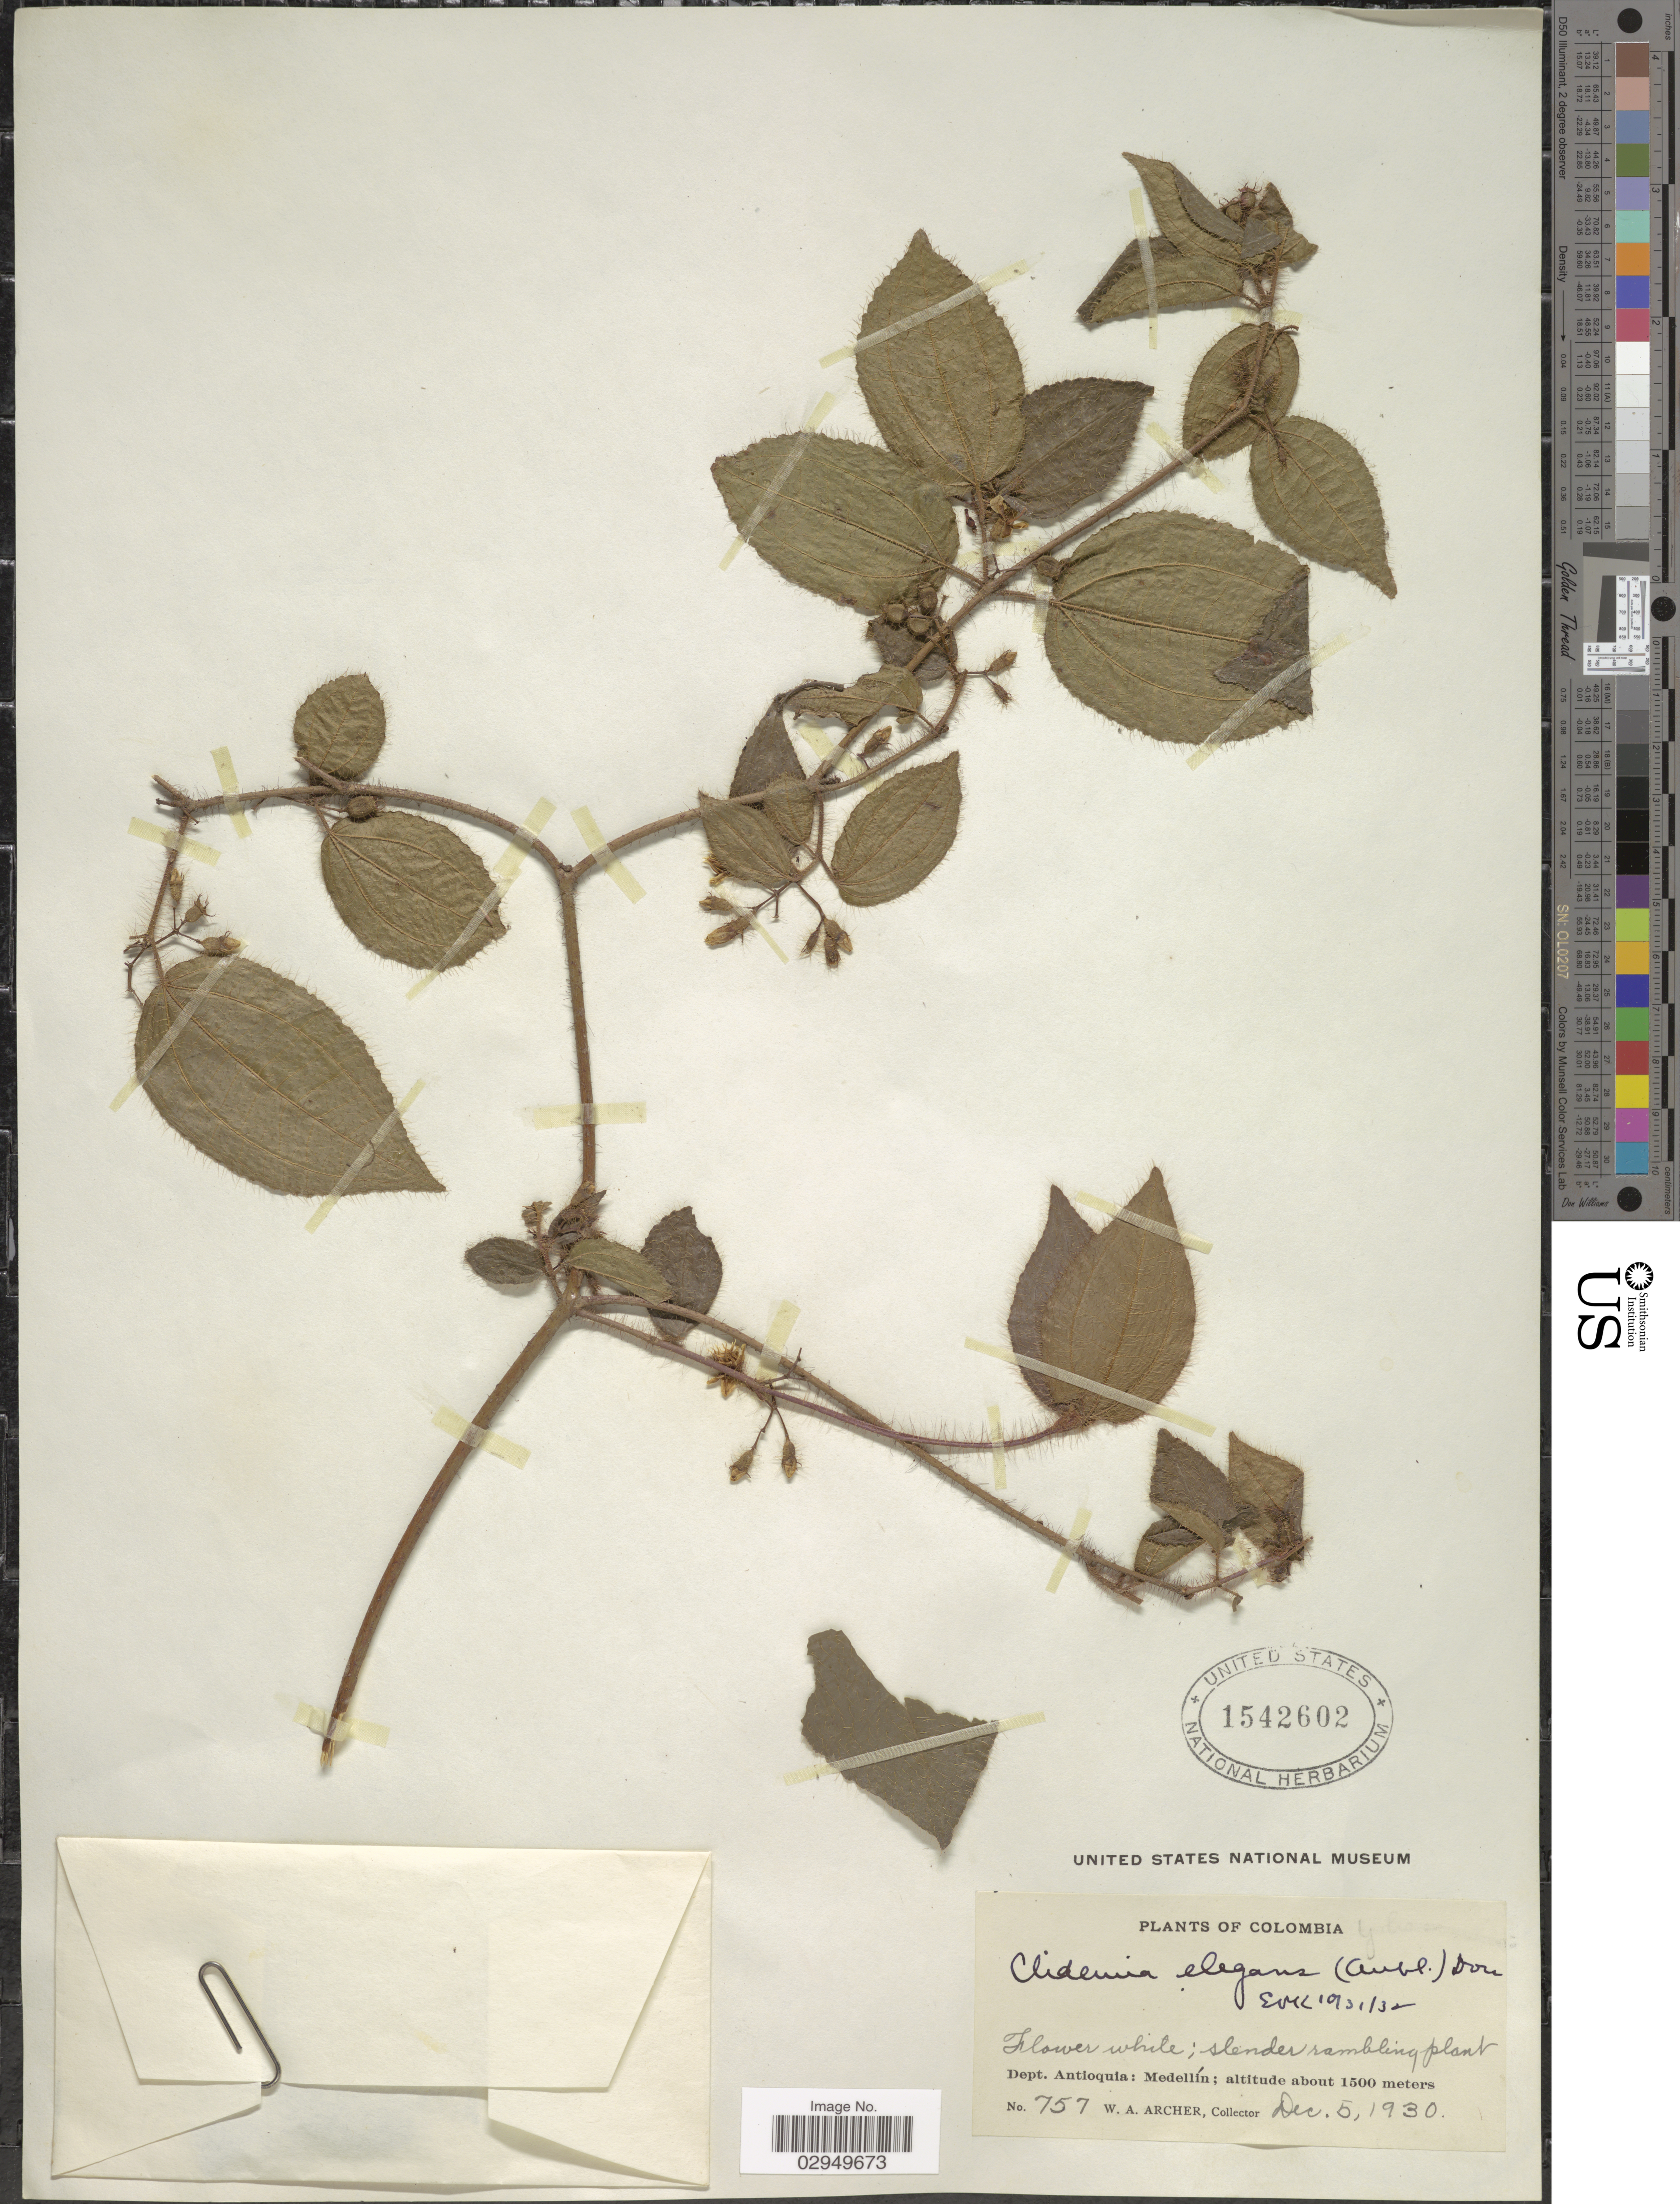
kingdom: Plantae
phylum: Tracheophyta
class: Magnoliopsida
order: Myrtales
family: Melastomataceae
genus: Clidemia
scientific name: Clidemia hirta var. elegans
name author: (Aubl.) Griseb.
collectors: W. Archer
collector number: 757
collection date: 1930-12-05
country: Colombia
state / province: Antioquia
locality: Medellín.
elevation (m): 1500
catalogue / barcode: US 1542602